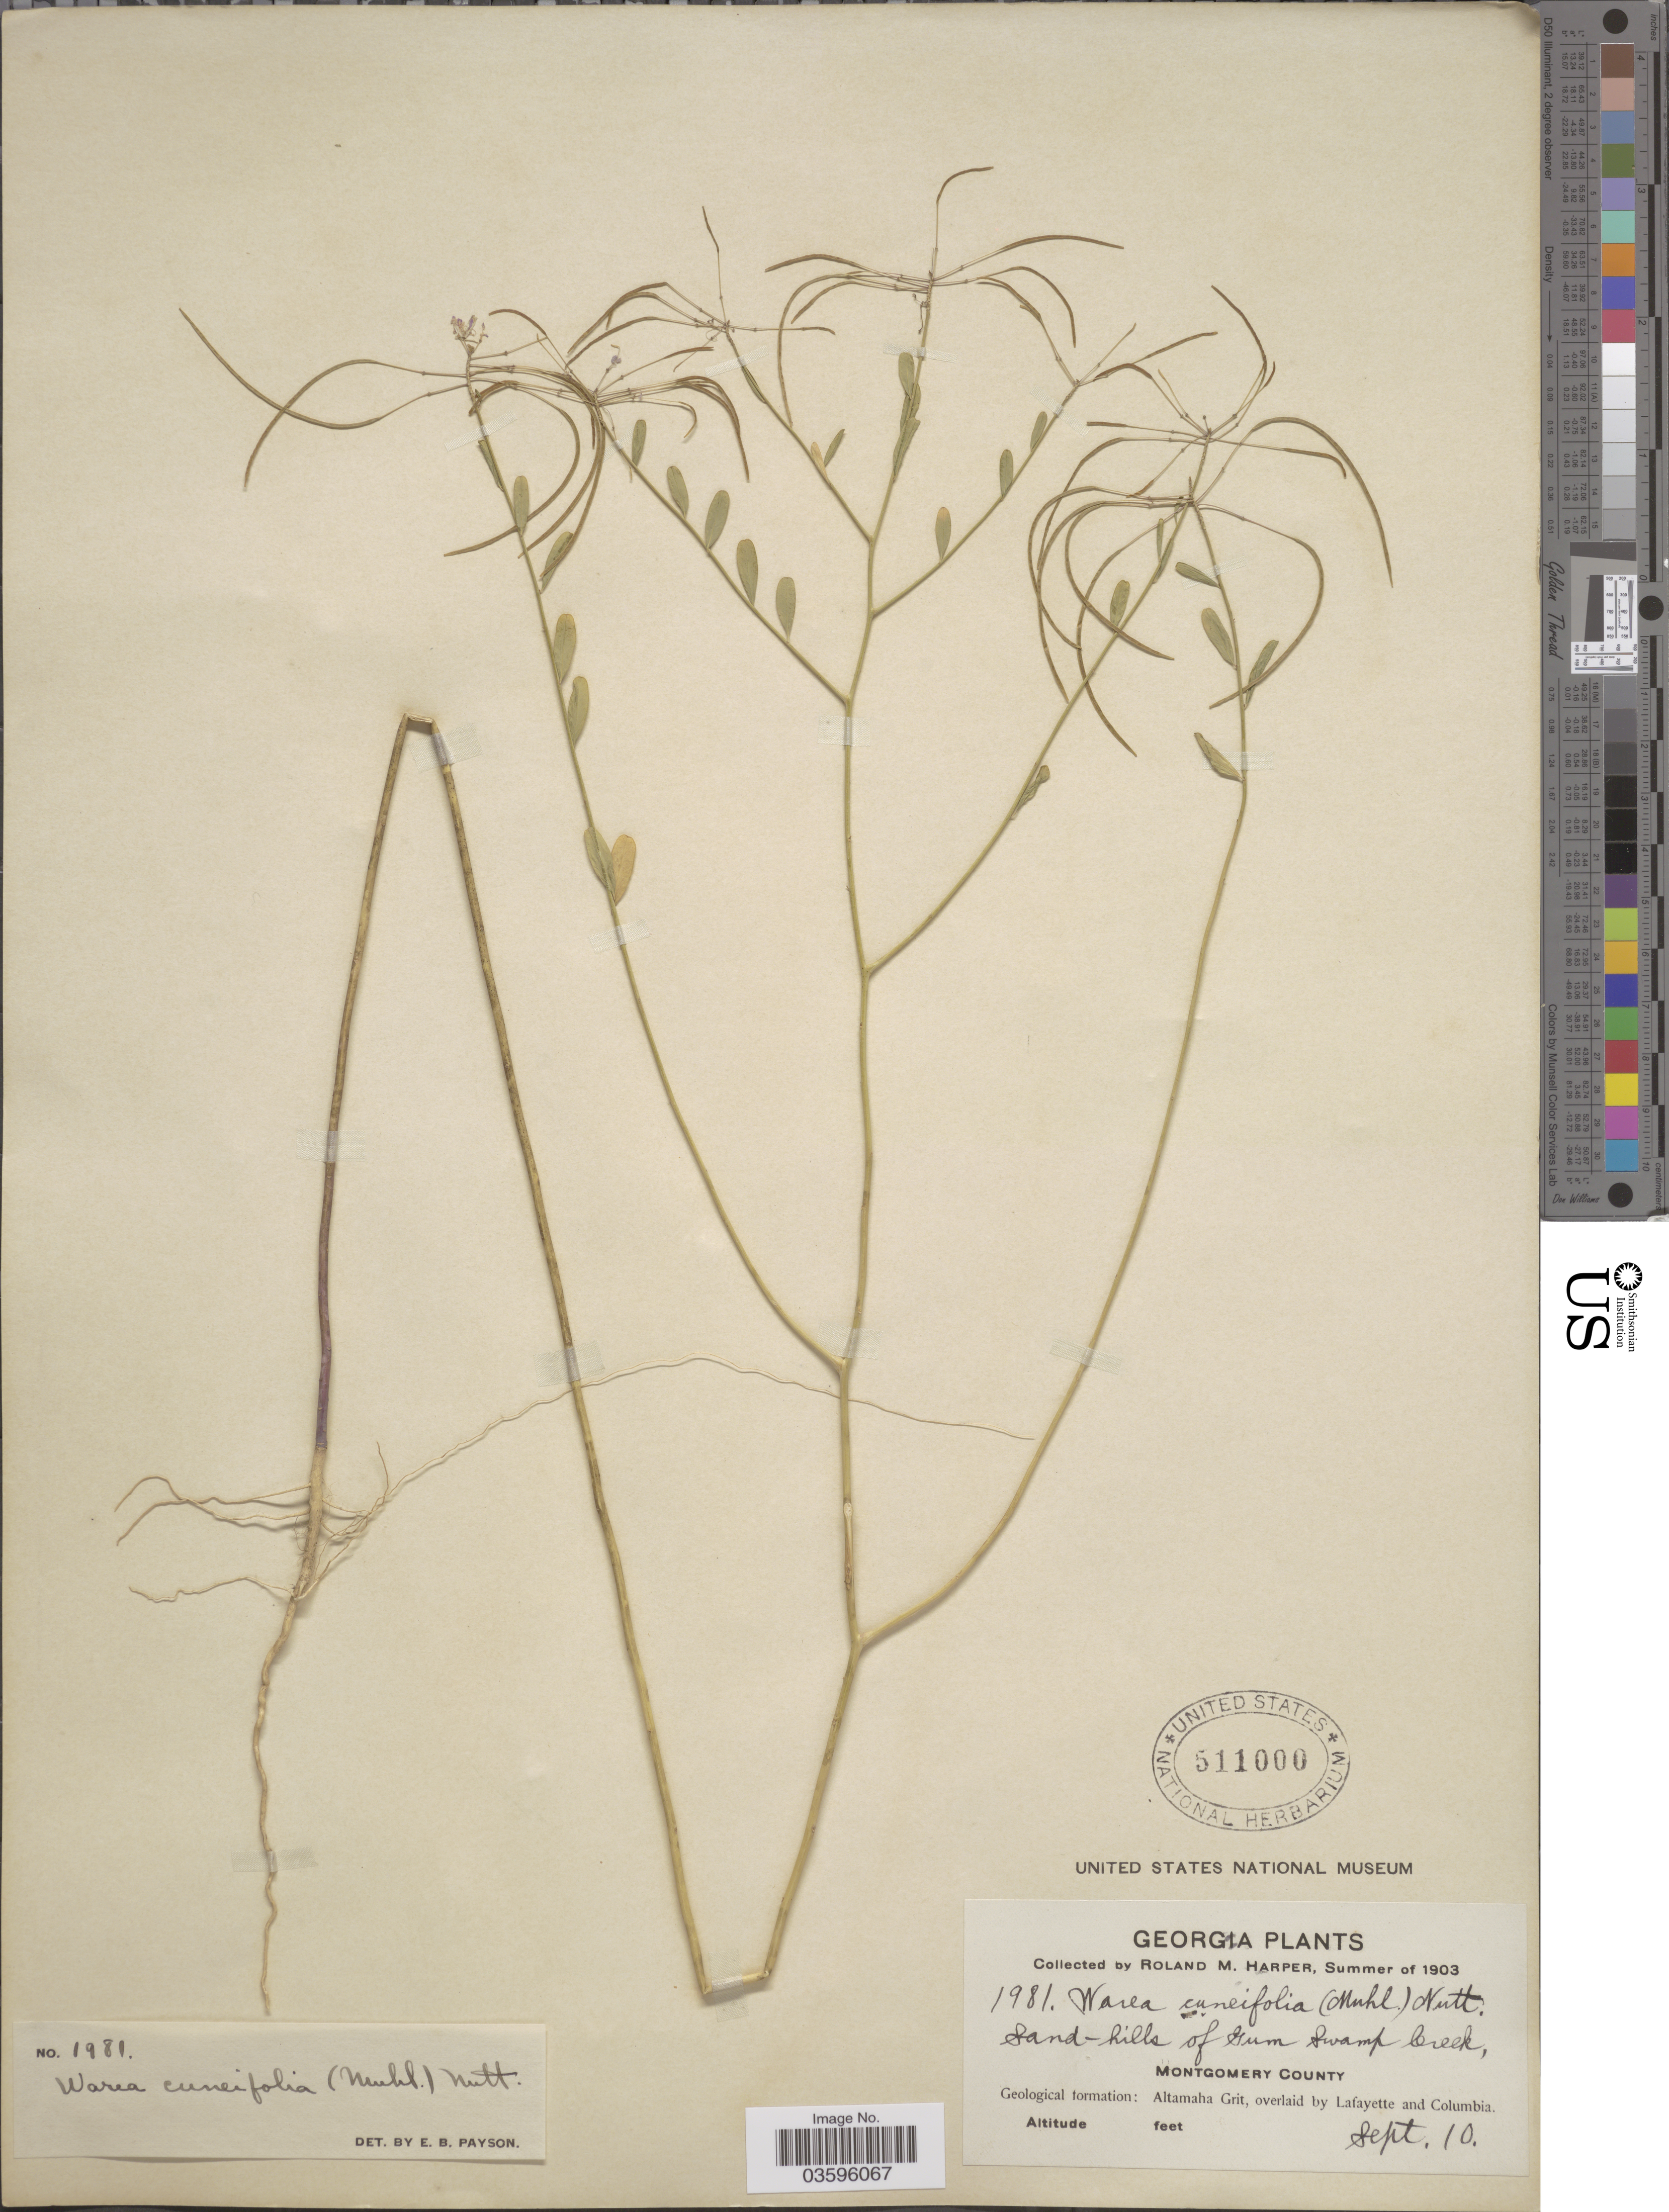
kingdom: Plantae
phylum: Tracheophyta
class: Magnoliopsida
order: Brassicales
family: Brassicaceae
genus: Warea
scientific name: Warea cuneifolia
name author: (Muhl. ex Nutt.) Nutt.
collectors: R. M. Harper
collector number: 1981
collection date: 1903-09-10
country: United States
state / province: Georgia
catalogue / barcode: US 511000